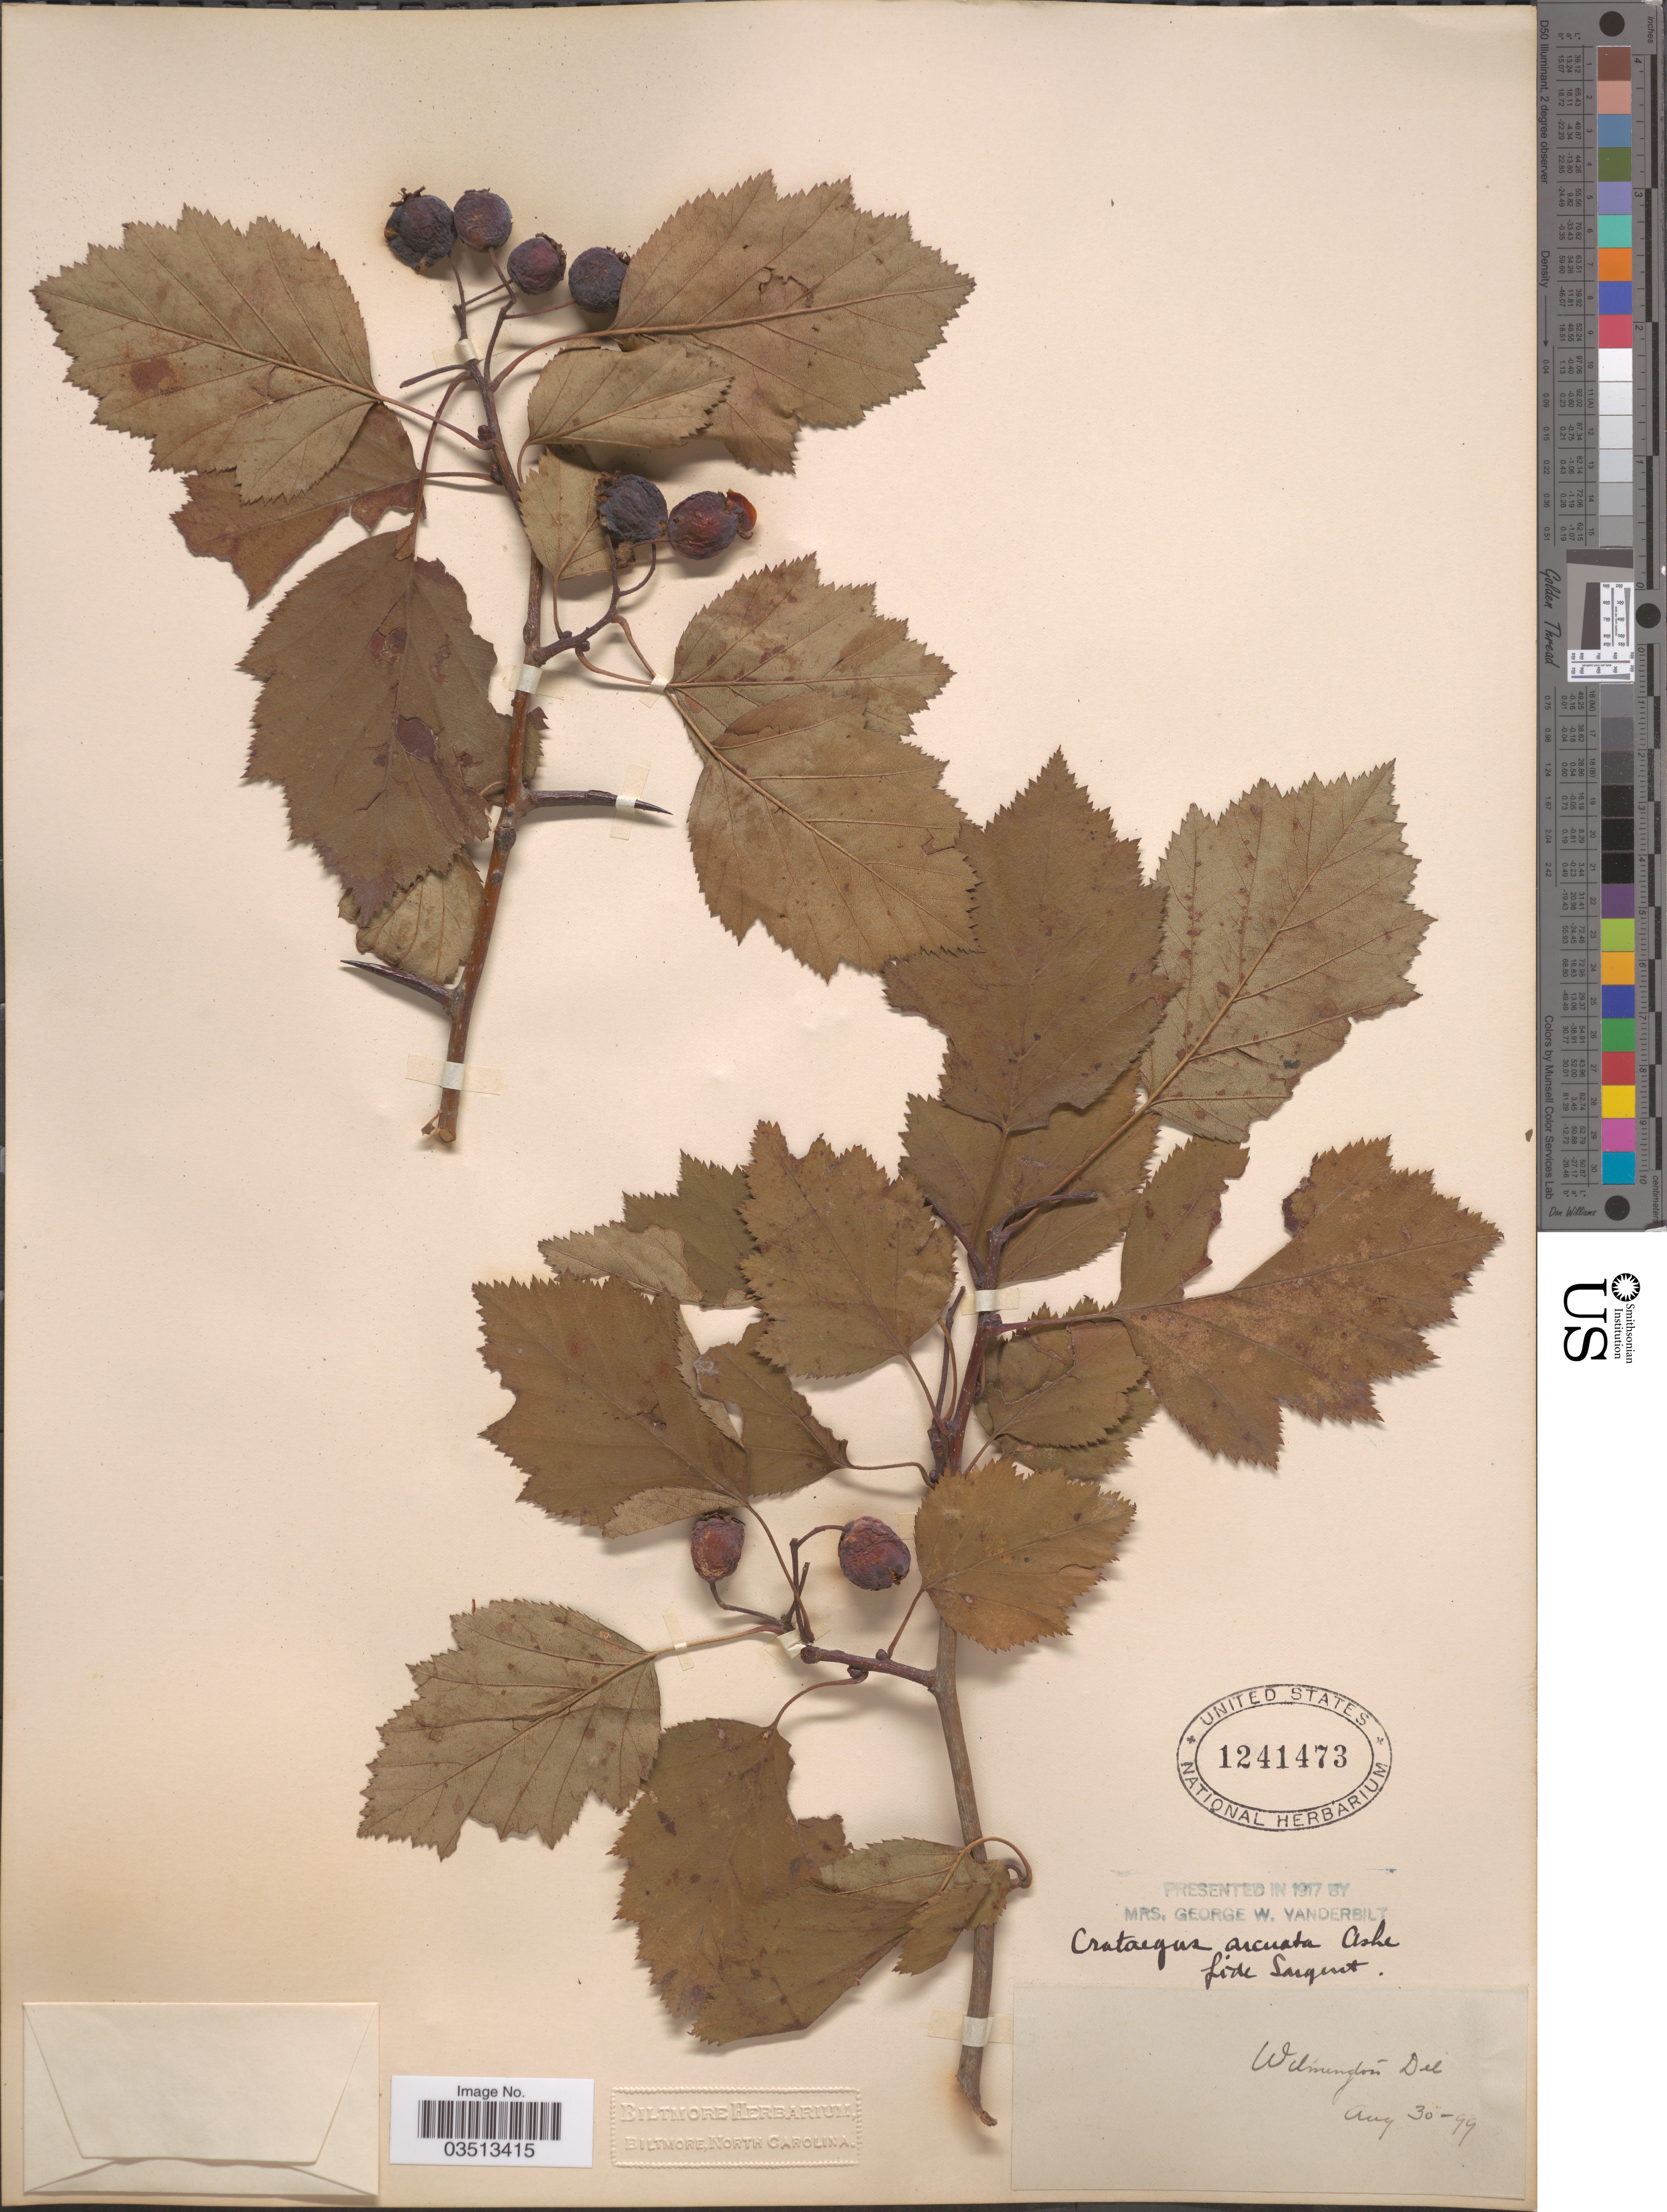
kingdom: Plantae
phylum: Tracheophyta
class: Magnoliopsida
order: Rosales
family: Rosaceae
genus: Crataegus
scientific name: Crataegus arcuata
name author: Ashe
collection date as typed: Transcribed d/m/y: 30/8/99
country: United States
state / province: Delaware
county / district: New Castle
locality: Wilmington.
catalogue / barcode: US 1241473